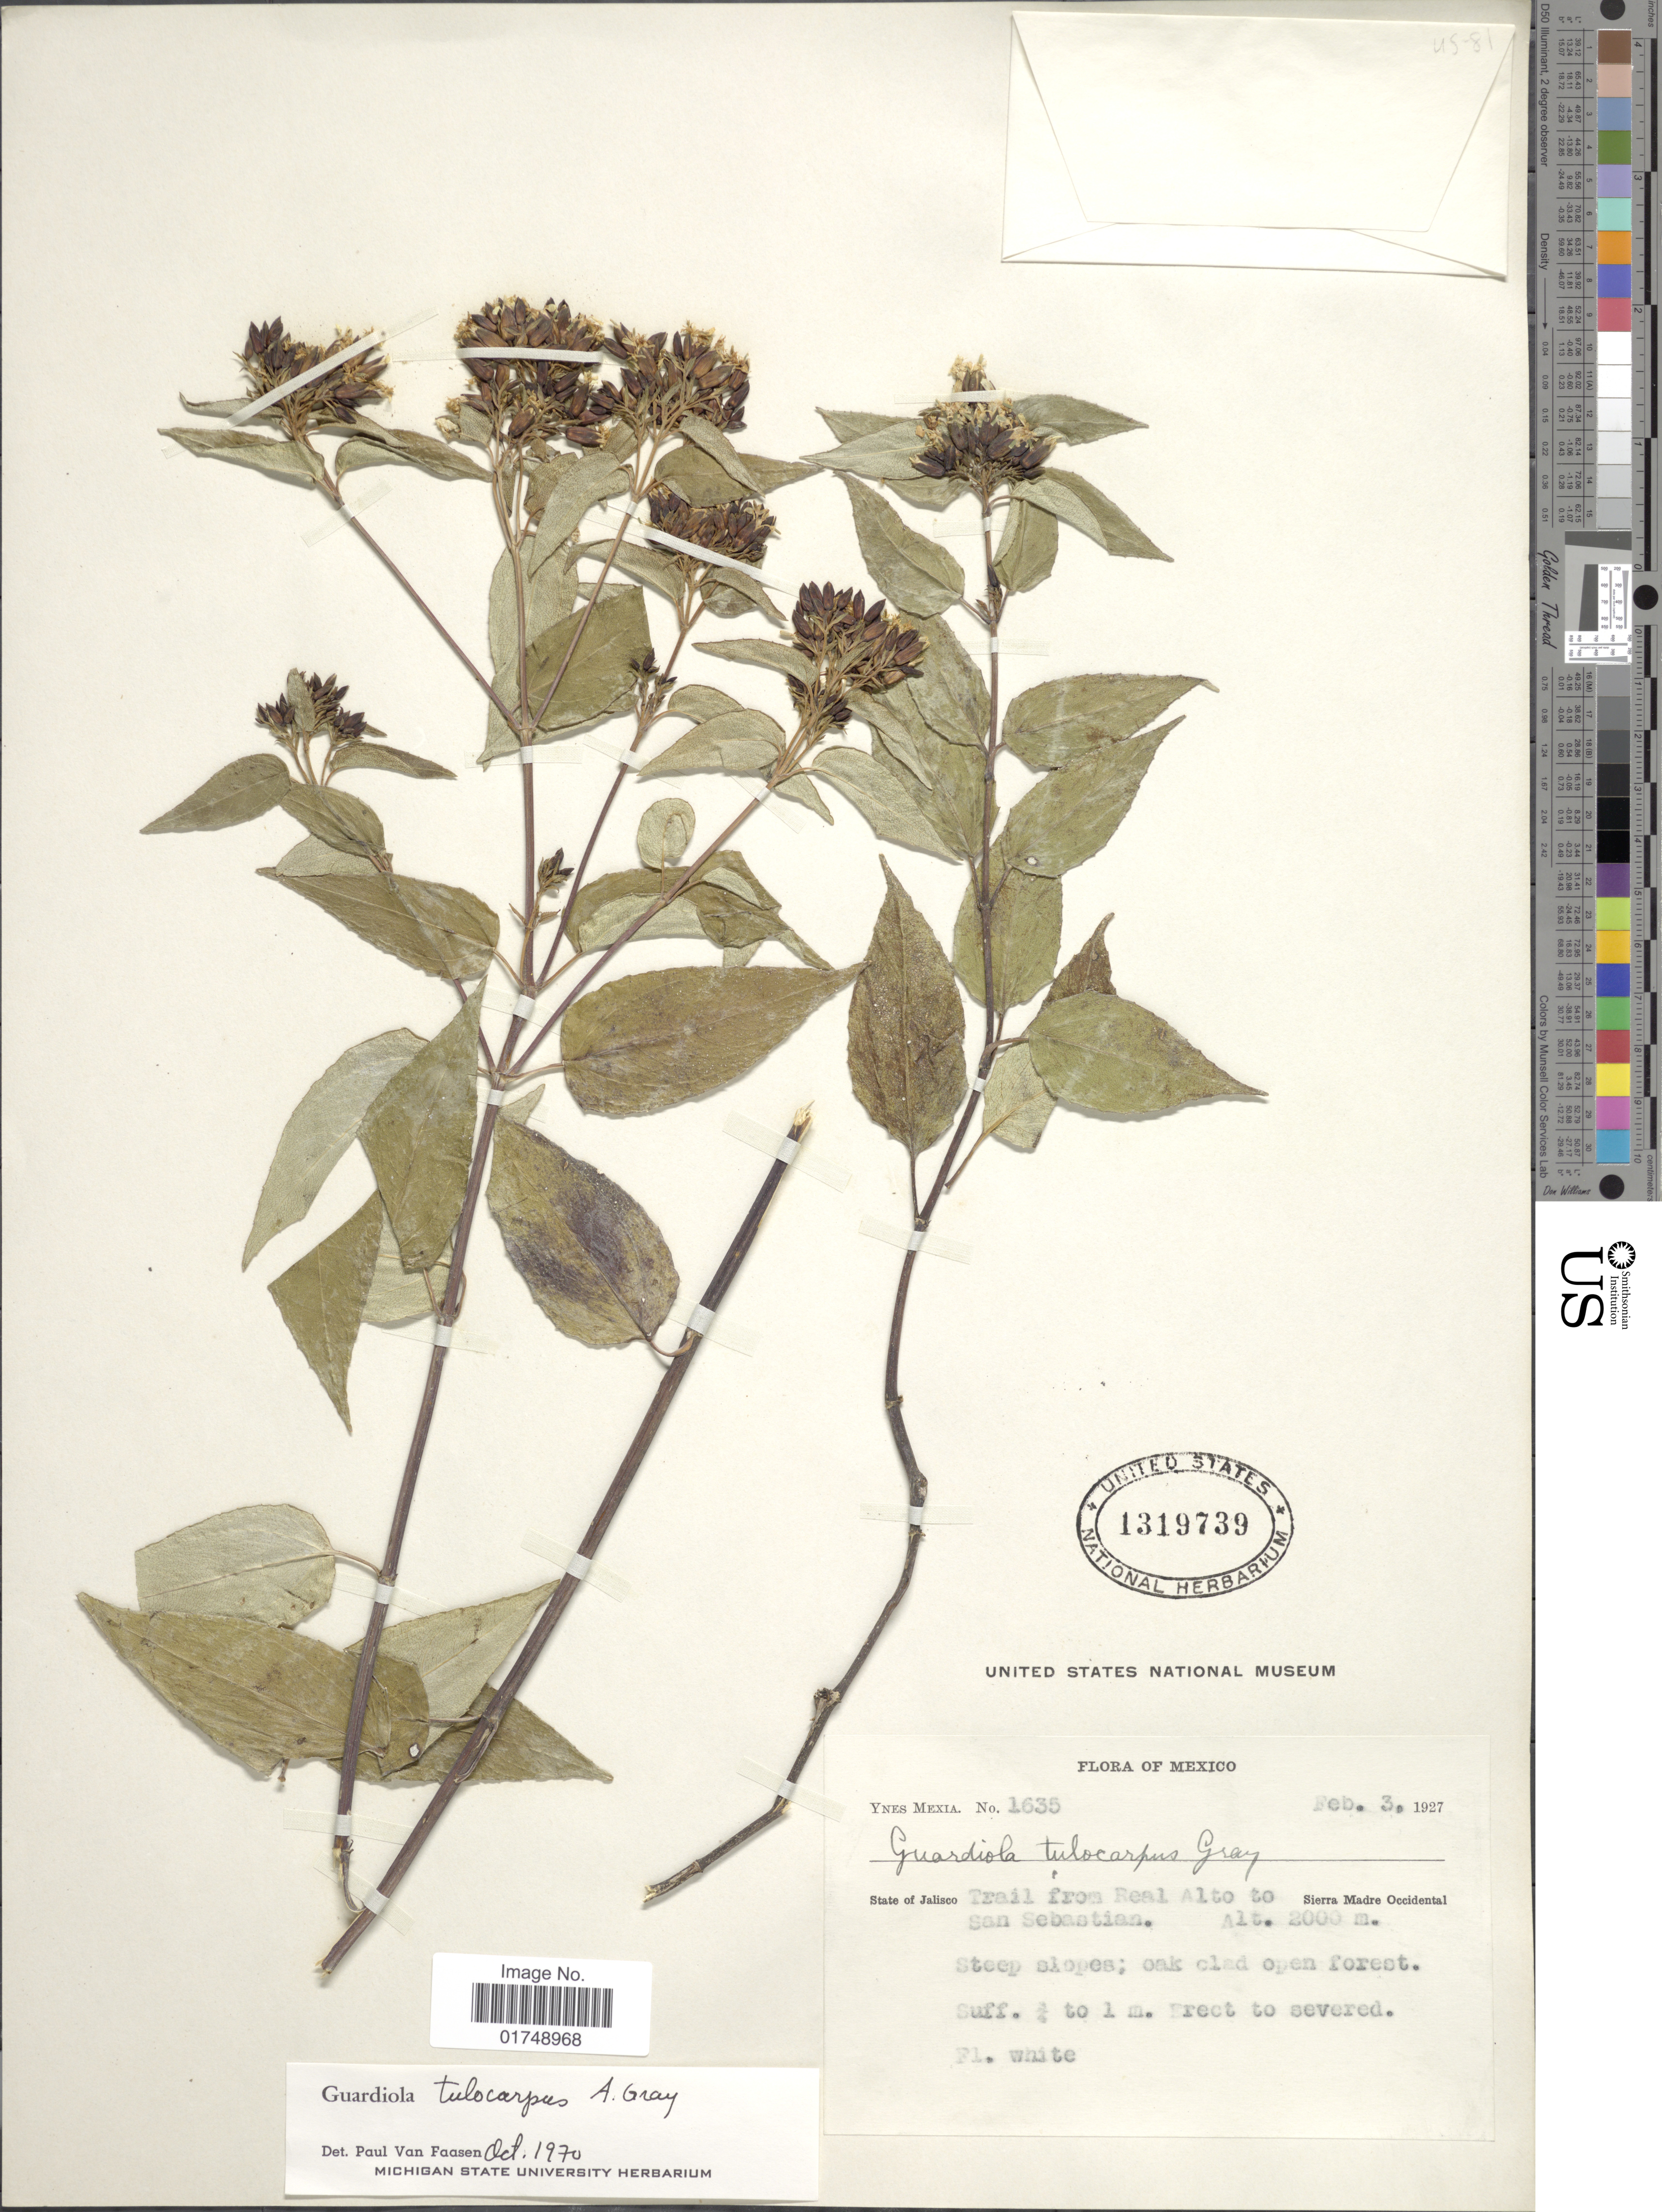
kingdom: Plantae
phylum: Tracheophyta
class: Magnoliopsida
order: Asterales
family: Asteraceae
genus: Guardiola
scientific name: Guardiola tulocarpus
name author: A. Gray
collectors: Y. Mexia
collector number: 1635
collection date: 1927-02-03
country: Mexico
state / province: Jalisco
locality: Trail from Real Alto to San Sebastian. Sierra Madre Occidental.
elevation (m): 2000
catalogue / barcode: US 1319739